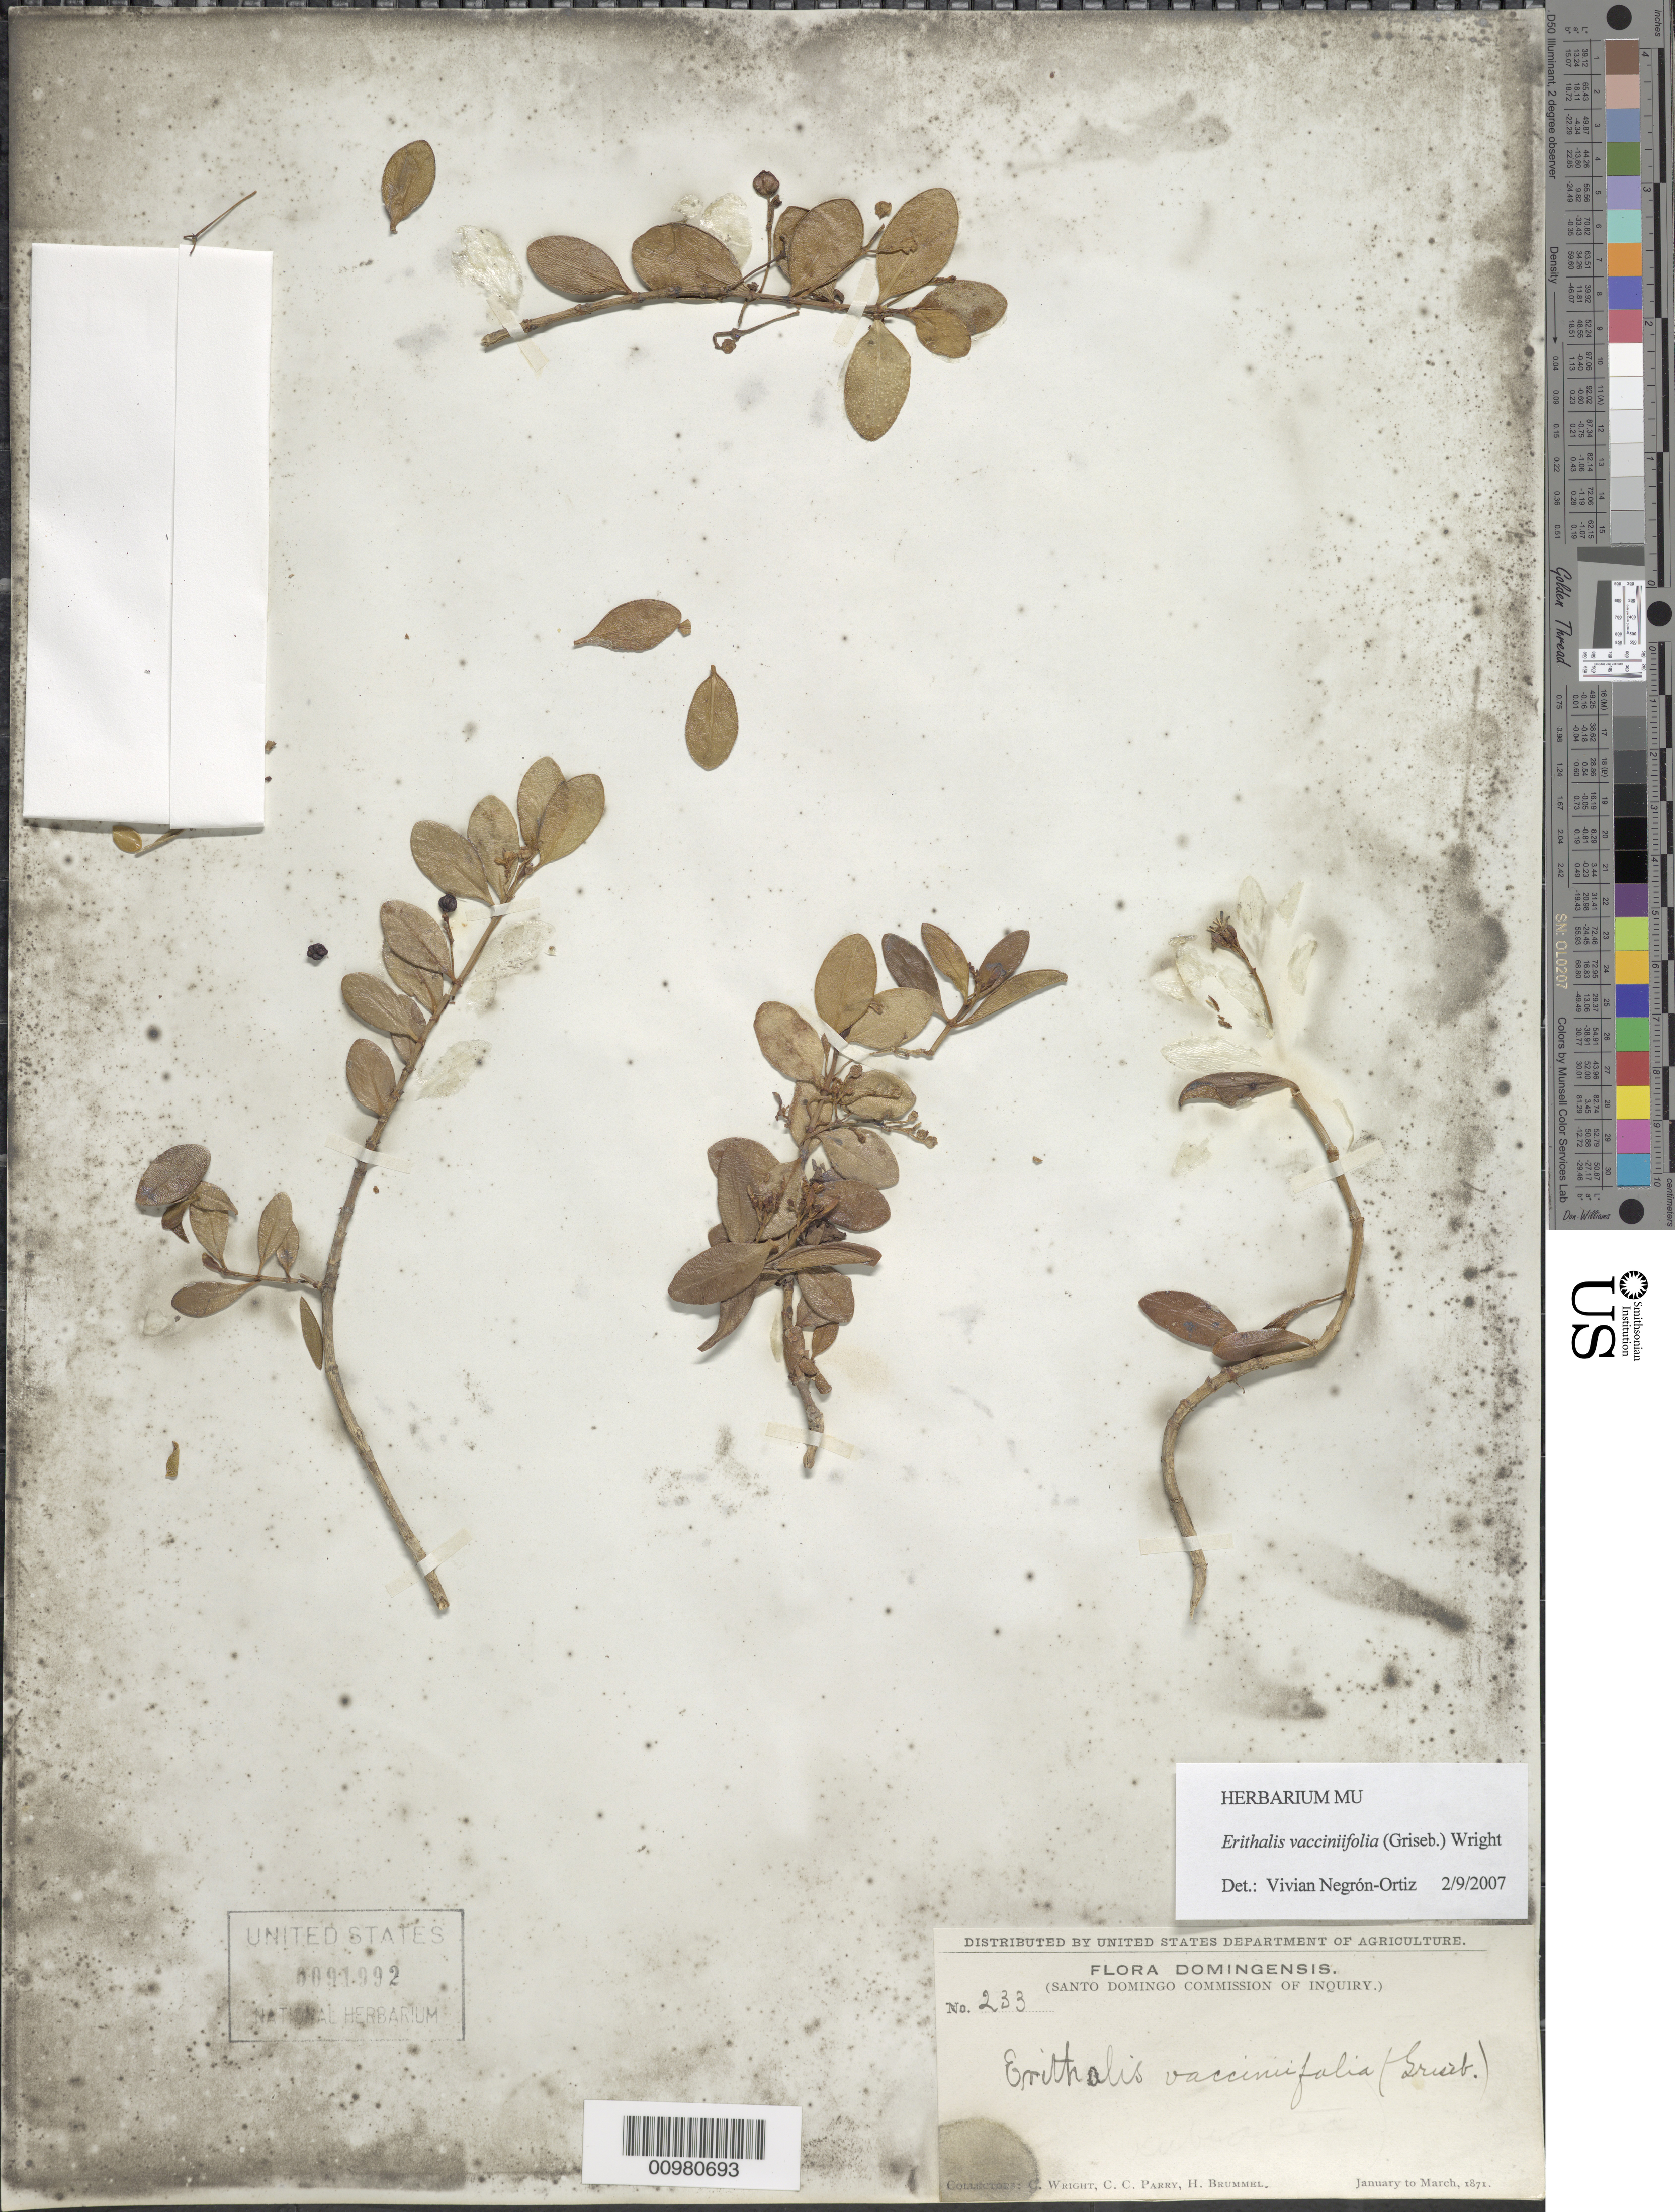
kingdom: Plantae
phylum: Tracheophyta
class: Magnoliopsida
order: Gentianales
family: Rubiaceae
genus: Erithalis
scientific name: Erithalis vacciniifolia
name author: (Griseb.) C. Wright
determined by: Negrón-Ortiz, V.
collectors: C. Wright, C. C. Parry & H. Brummel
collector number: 233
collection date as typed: Jan 1871 to -- Mar 1871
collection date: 1871-01/1871-03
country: Dominican Republic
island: Hispaniola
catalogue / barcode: US 91992